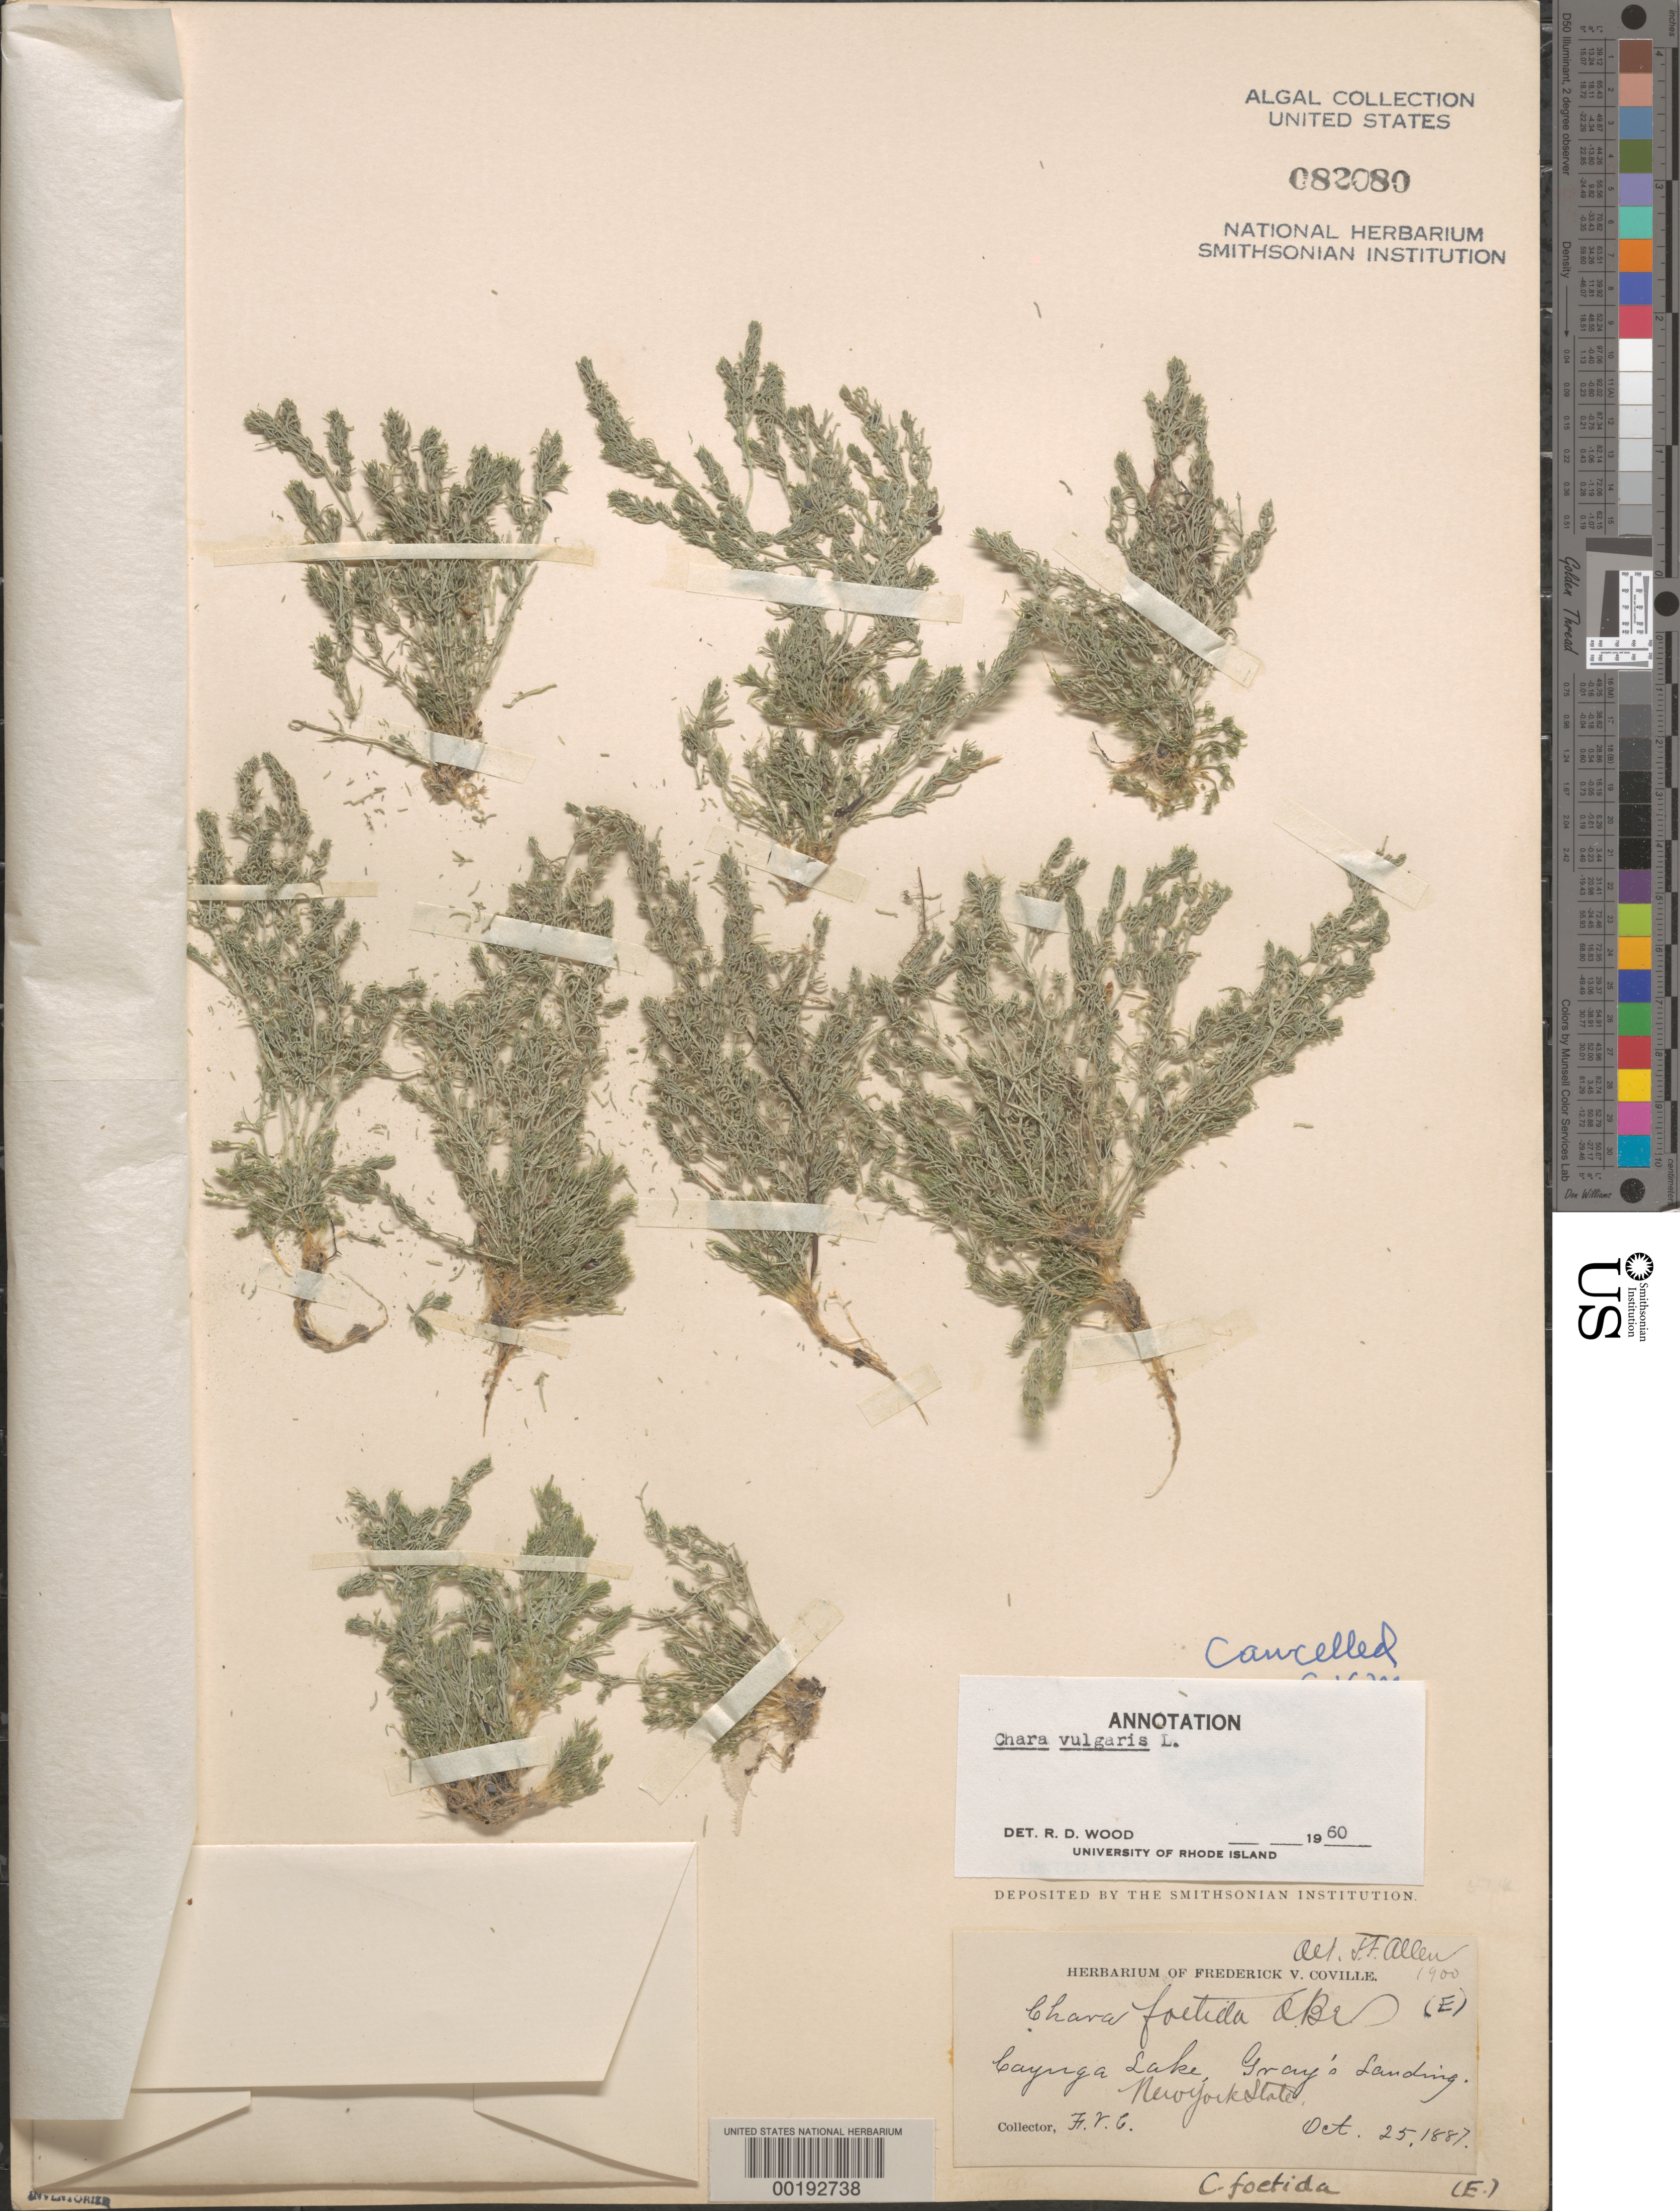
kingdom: Plantae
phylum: Charophyta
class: Charophyceae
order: Charales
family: Characeae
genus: Chara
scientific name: Chara vulgaris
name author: L.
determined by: Wood, R. D.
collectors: F. V. Coville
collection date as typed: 25 Oct 1887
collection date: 1887-10-25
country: United States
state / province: New York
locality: Cayuga Lake, Gray's Landing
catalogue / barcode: US 82080